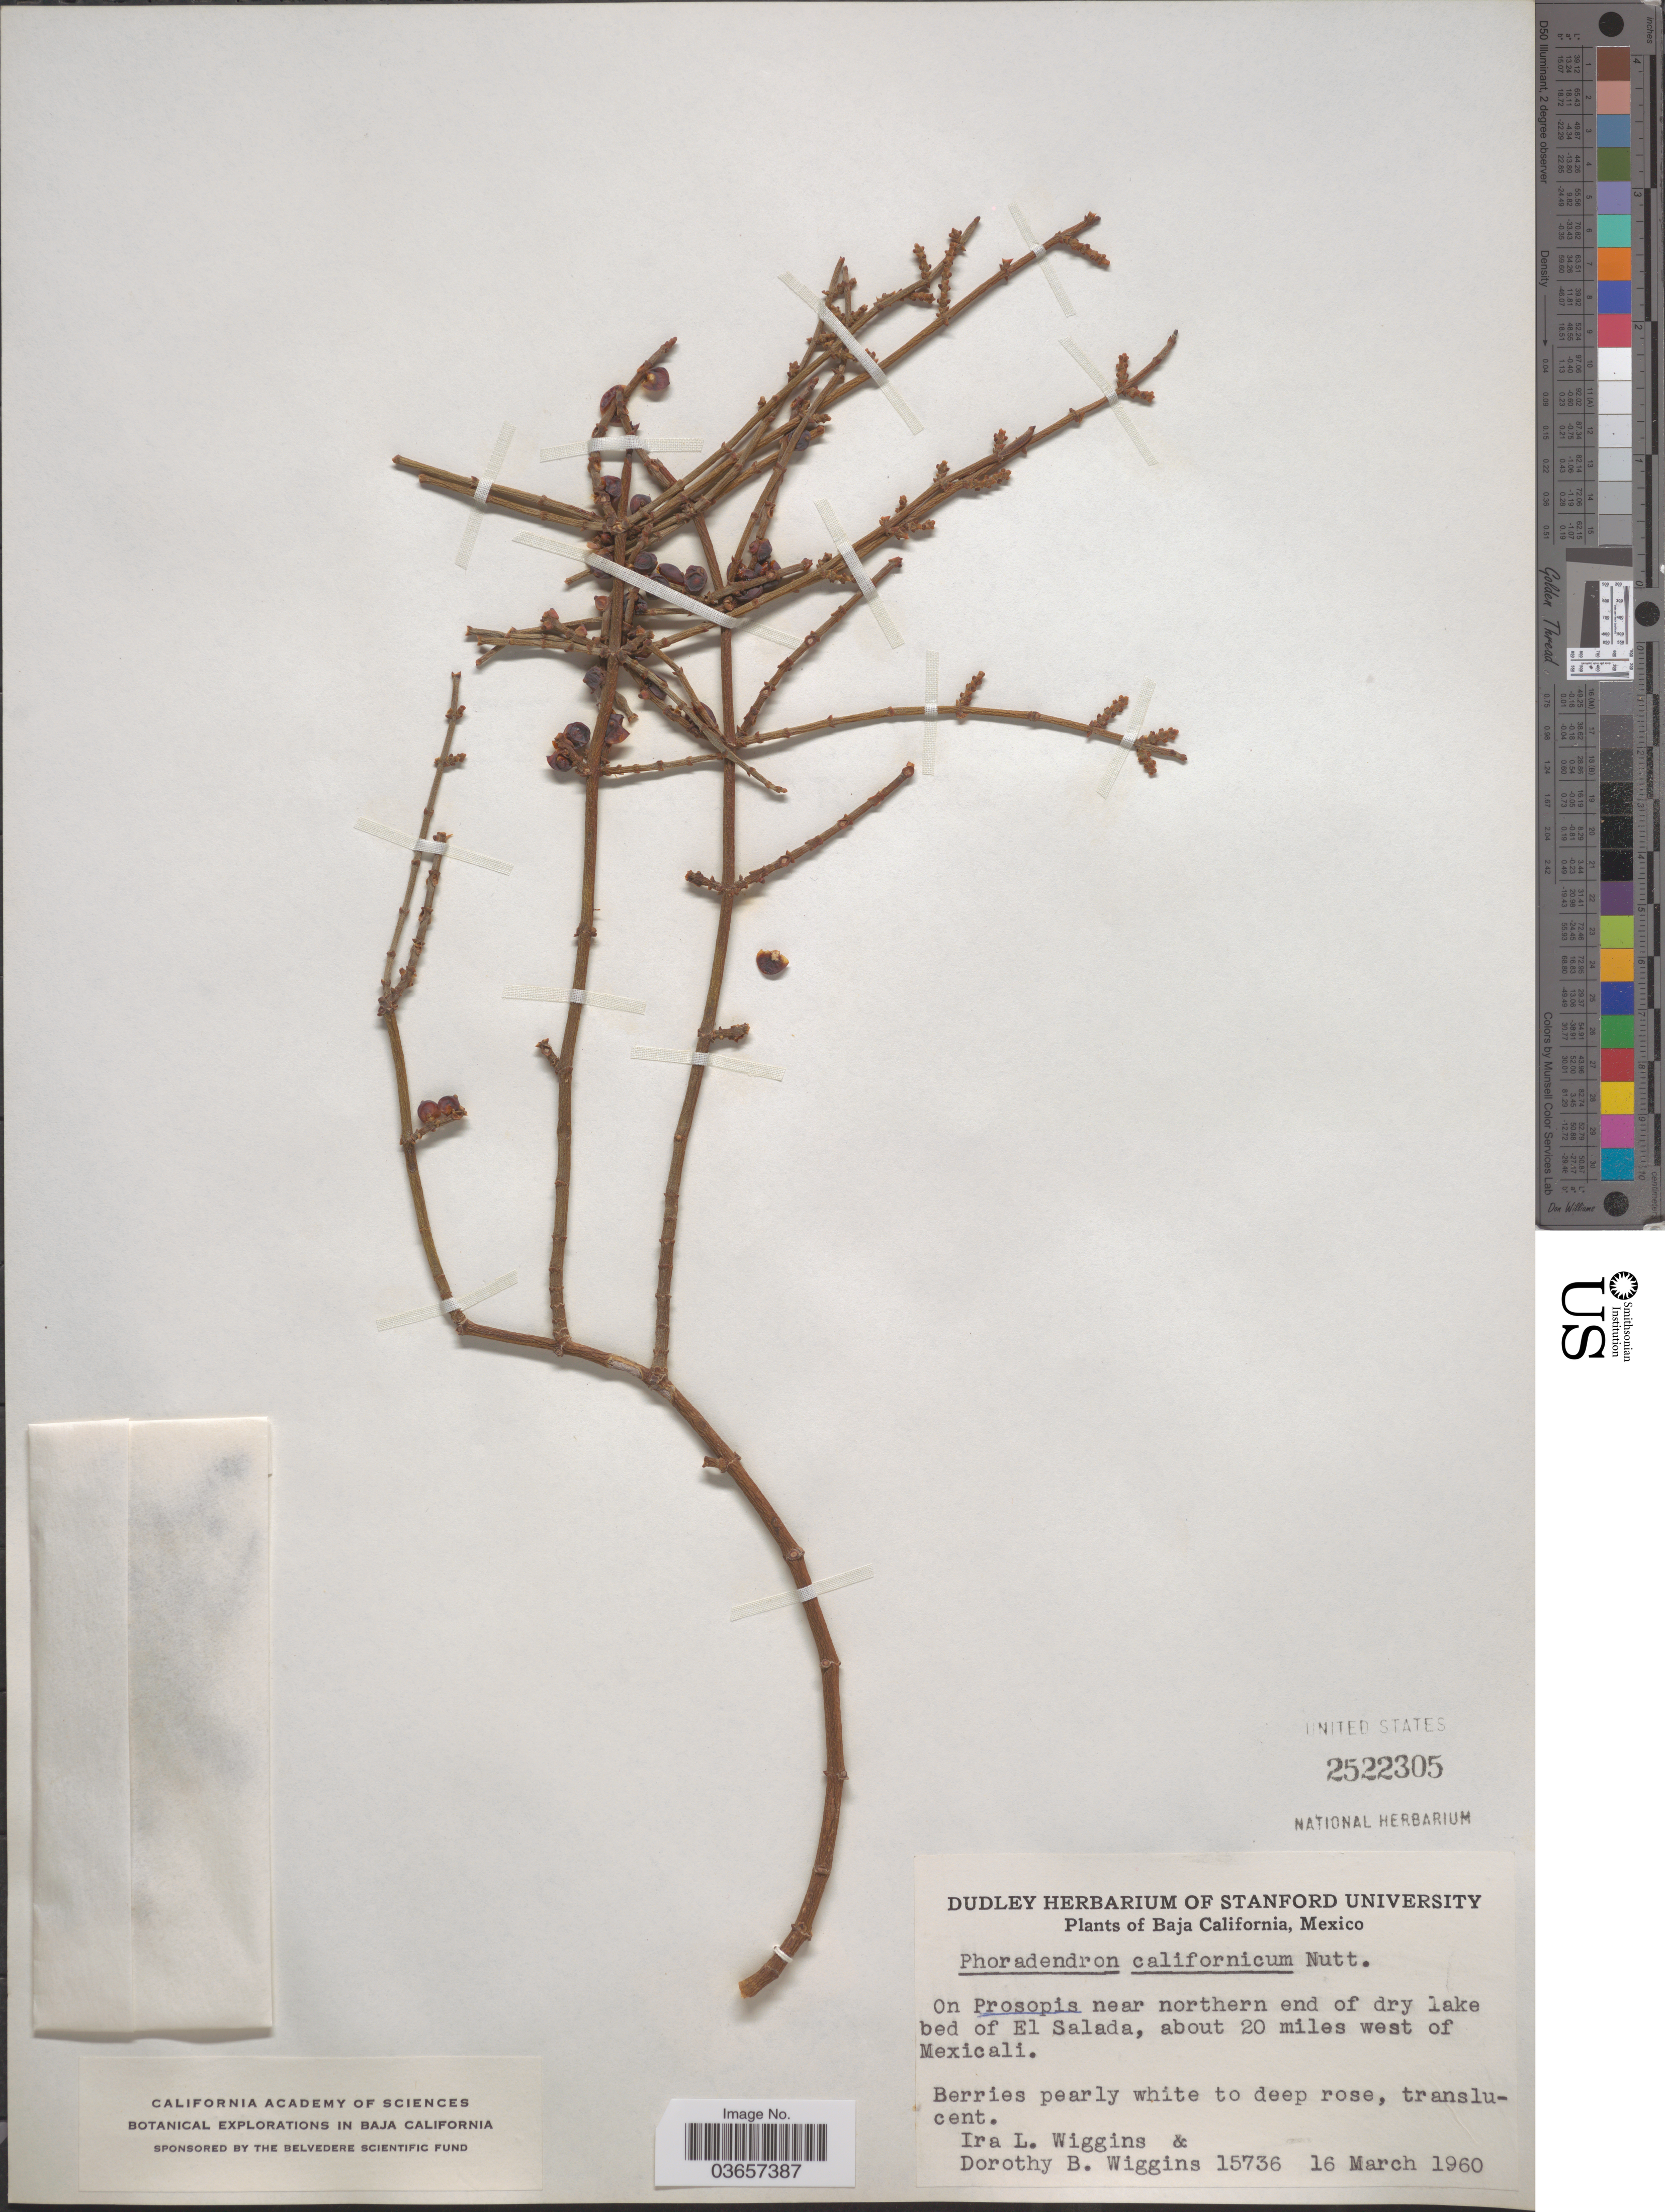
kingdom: Plantae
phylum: Tracheophyta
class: Magnoliopsida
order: Santalales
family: Viscaceae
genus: Phoradendron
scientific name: Phoradendron californicum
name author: Nutt.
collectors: I. L. Wiggins & D. B. Wiggins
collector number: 15736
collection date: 1960-03-16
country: Mexico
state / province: Baja California Norte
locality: On Prosopis near northern end of dry lake bed of El Salada, about 20 miles west of Mexicali.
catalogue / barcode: US 2522305